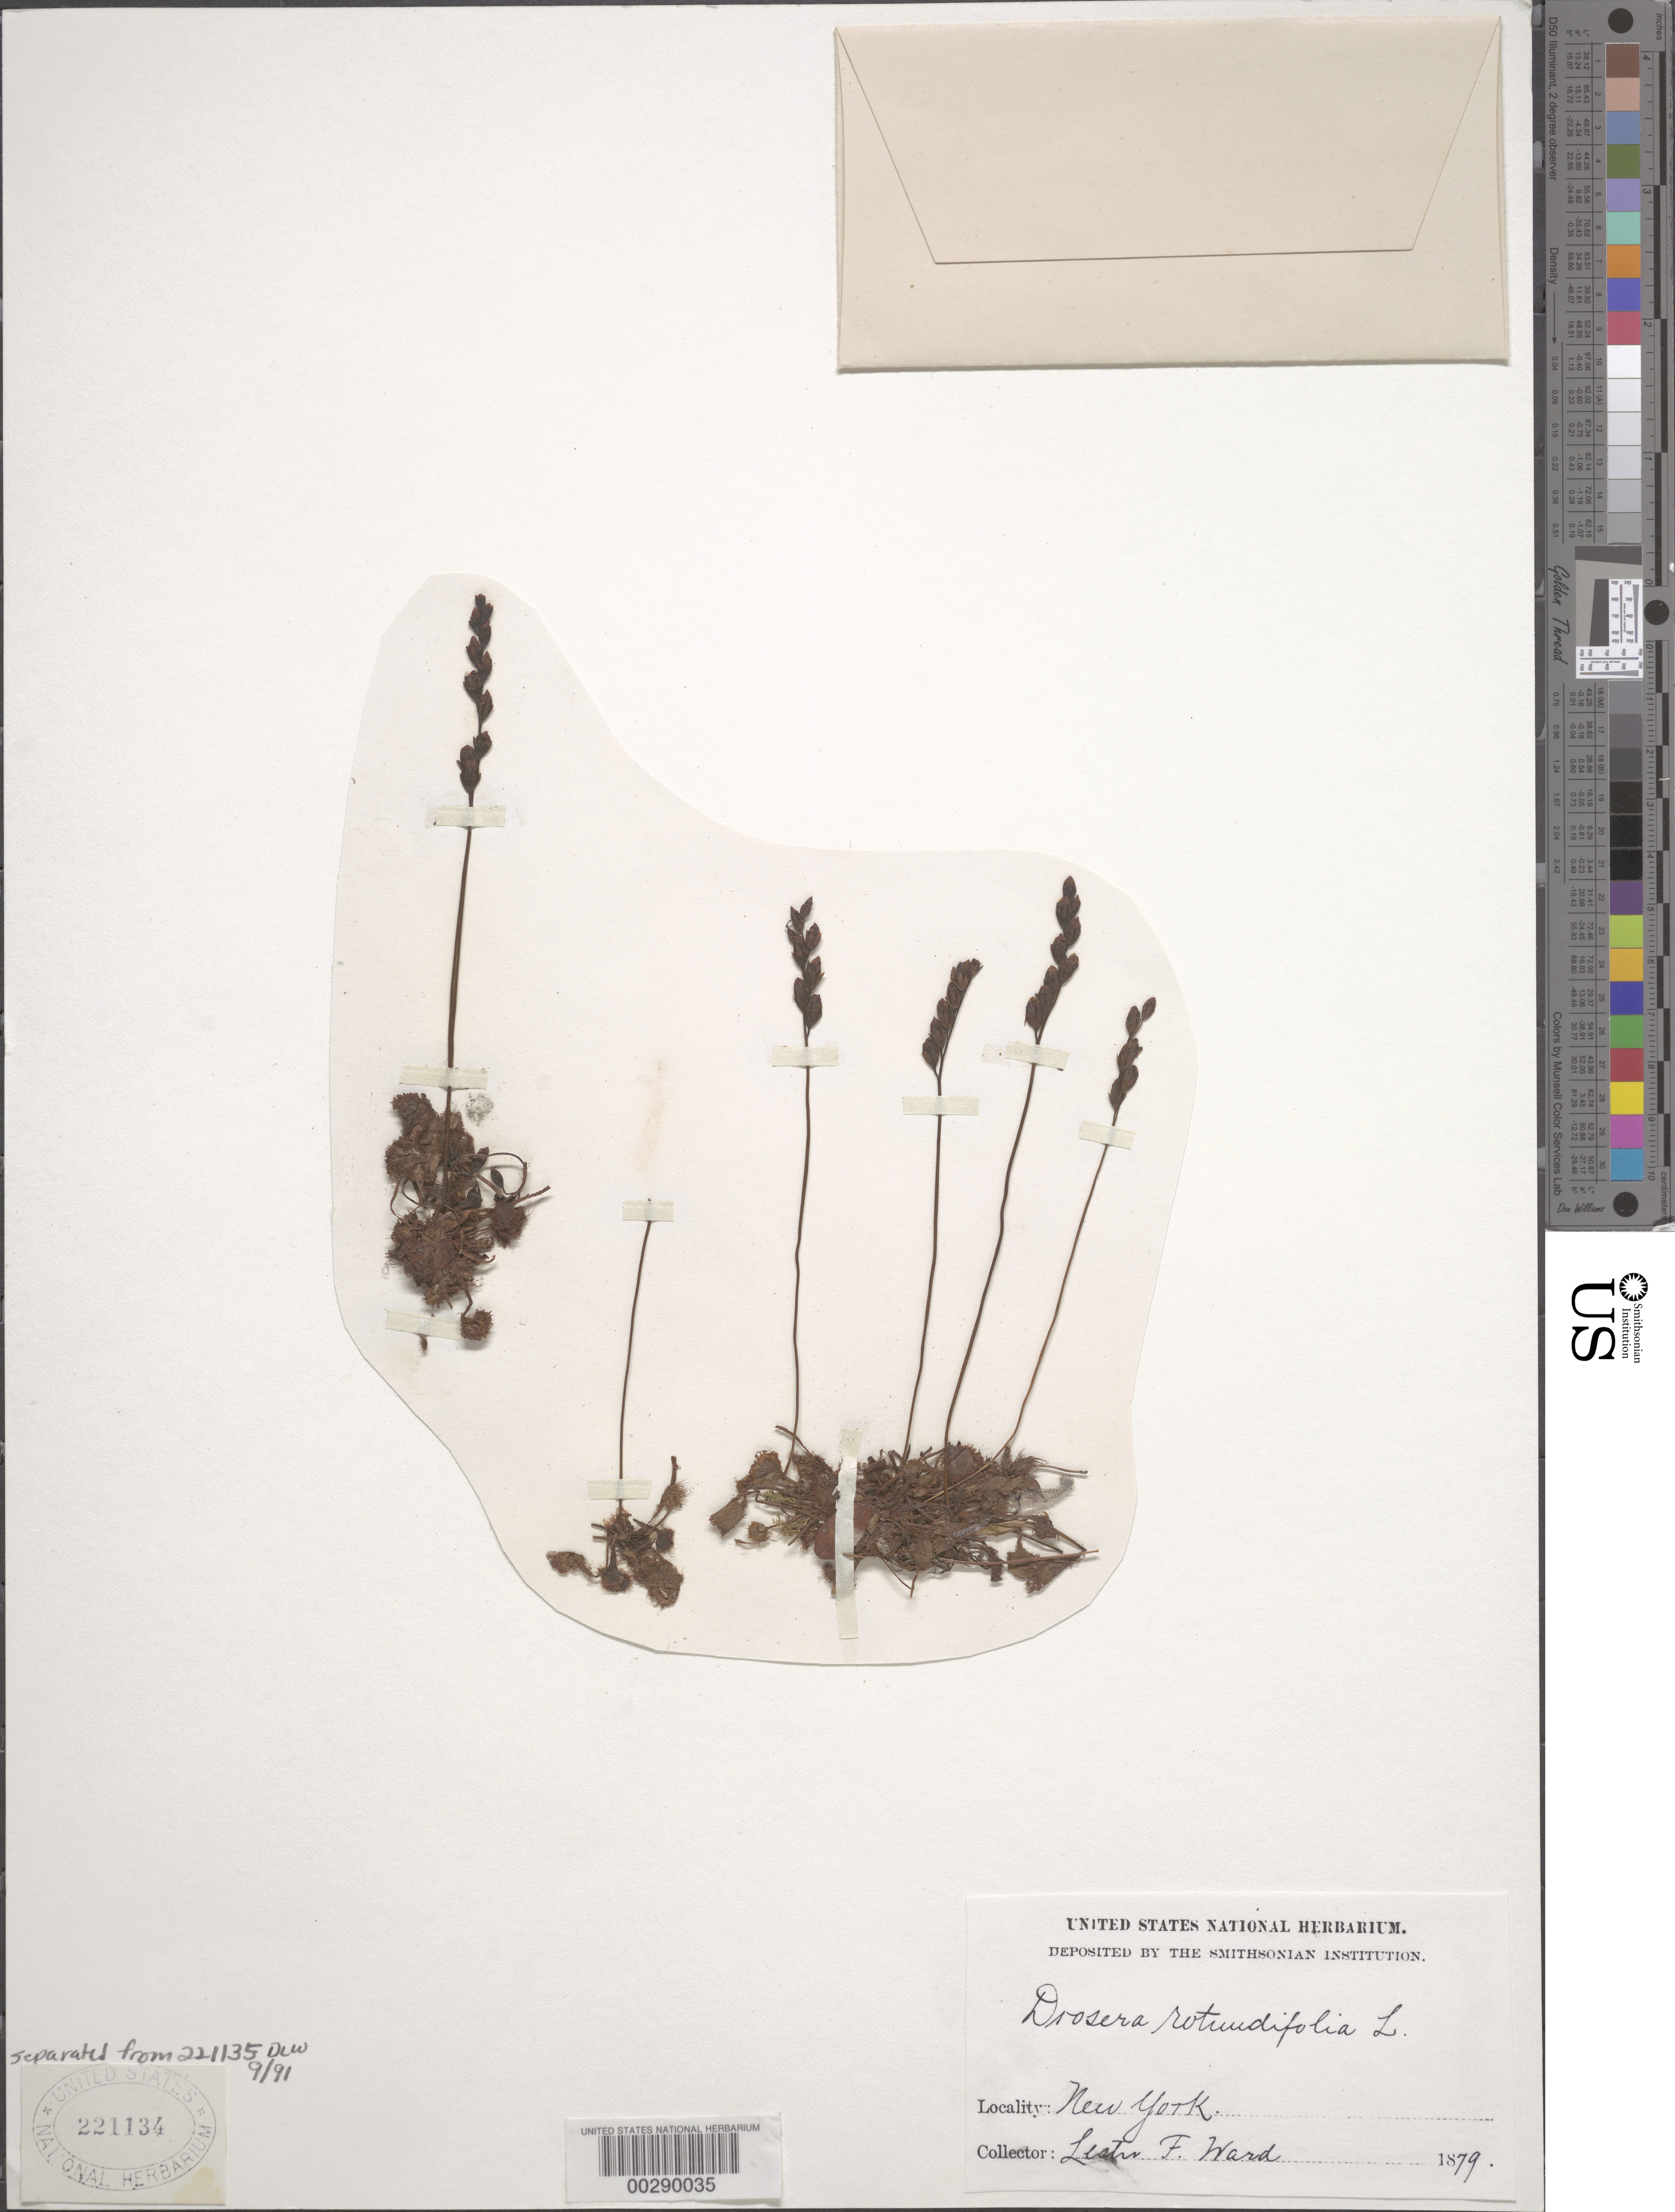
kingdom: Plantae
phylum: Tracheophyta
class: Magnoliopsida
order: Caryophyllales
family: Droseraceae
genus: Drosera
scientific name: Drosera rotundifolia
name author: L.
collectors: L. F. Ward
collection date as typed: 18 Aug 1879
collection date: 1879-08-18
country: United States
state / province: New York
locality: Albany lake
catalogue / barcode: US 221135-2